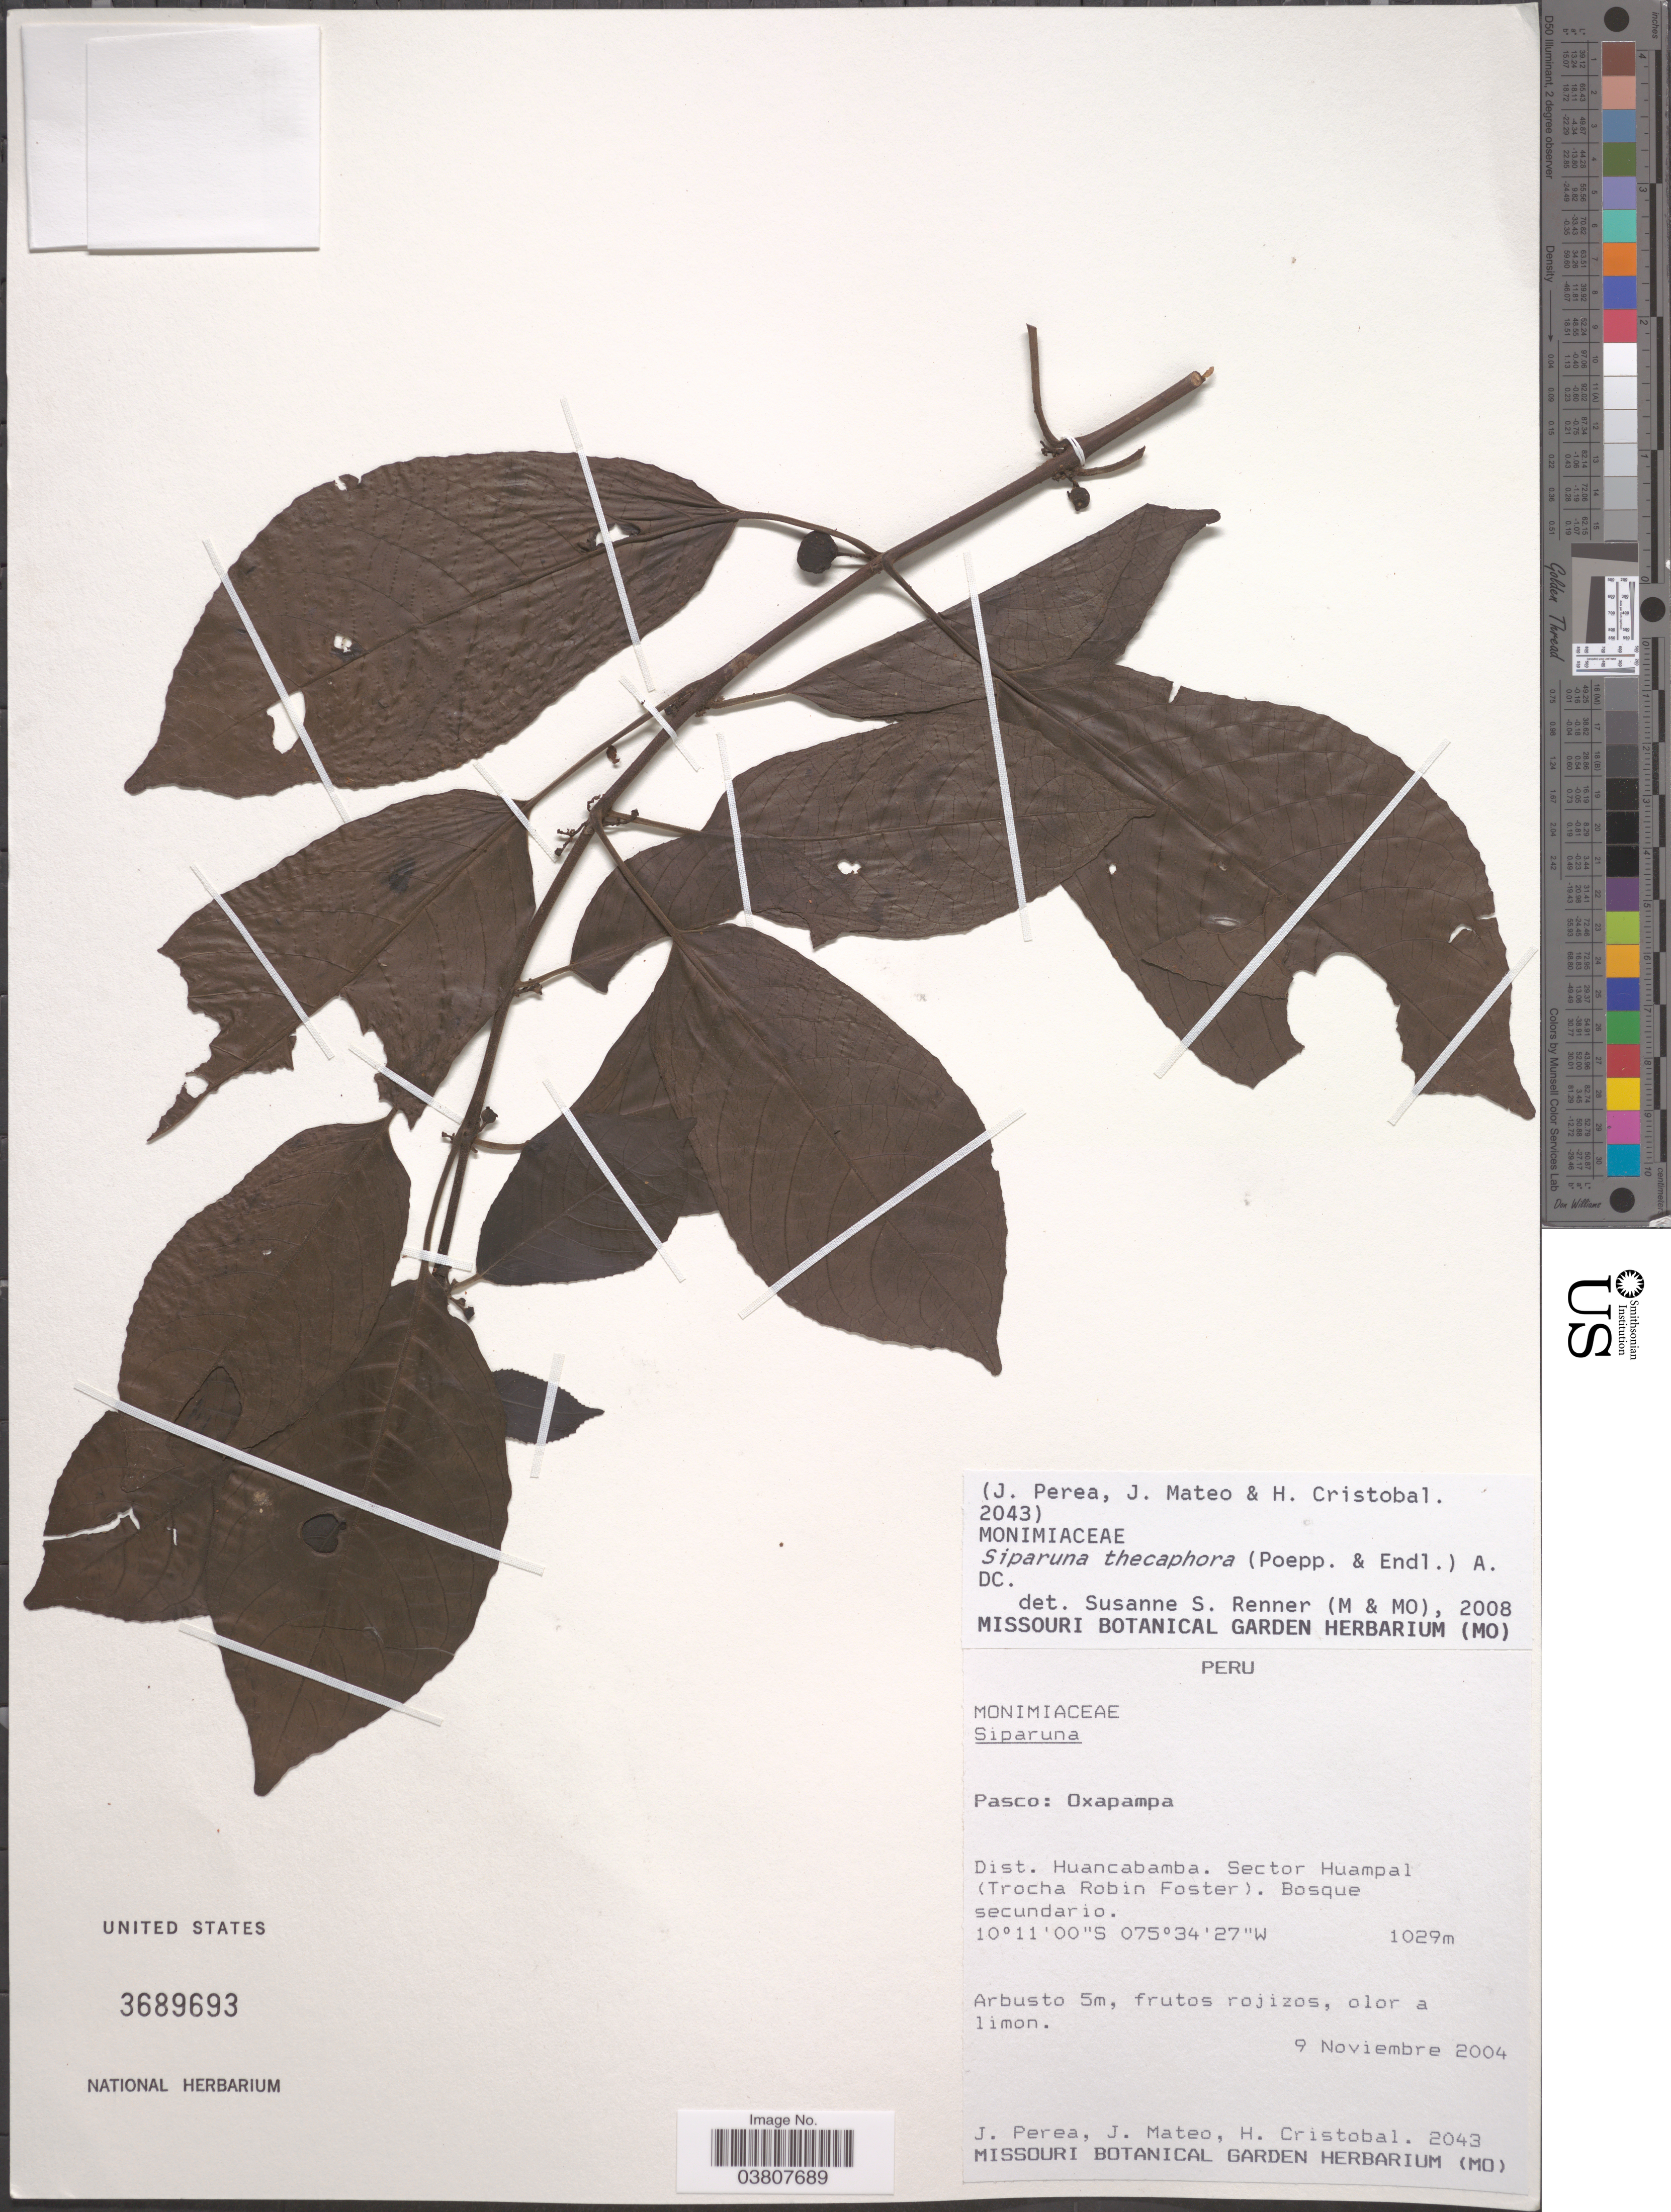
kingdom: Plantae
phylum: Tracheophyta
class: Magnoliopsida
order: Laurales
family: Siparunaceae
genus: Siparuna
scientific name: Siparuna thecaphora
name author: (Poepp. & Endl.) A. DC.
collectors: J. Perea, J. Mateo & H. Cristobal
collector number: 2043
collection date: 2004-11-09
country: Peru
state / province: Pasco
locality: Oxapampa. Dist. Huancabamba. Sector Huampal (Trocha Robin Foster).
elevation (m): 1029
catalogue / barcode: US 3689693